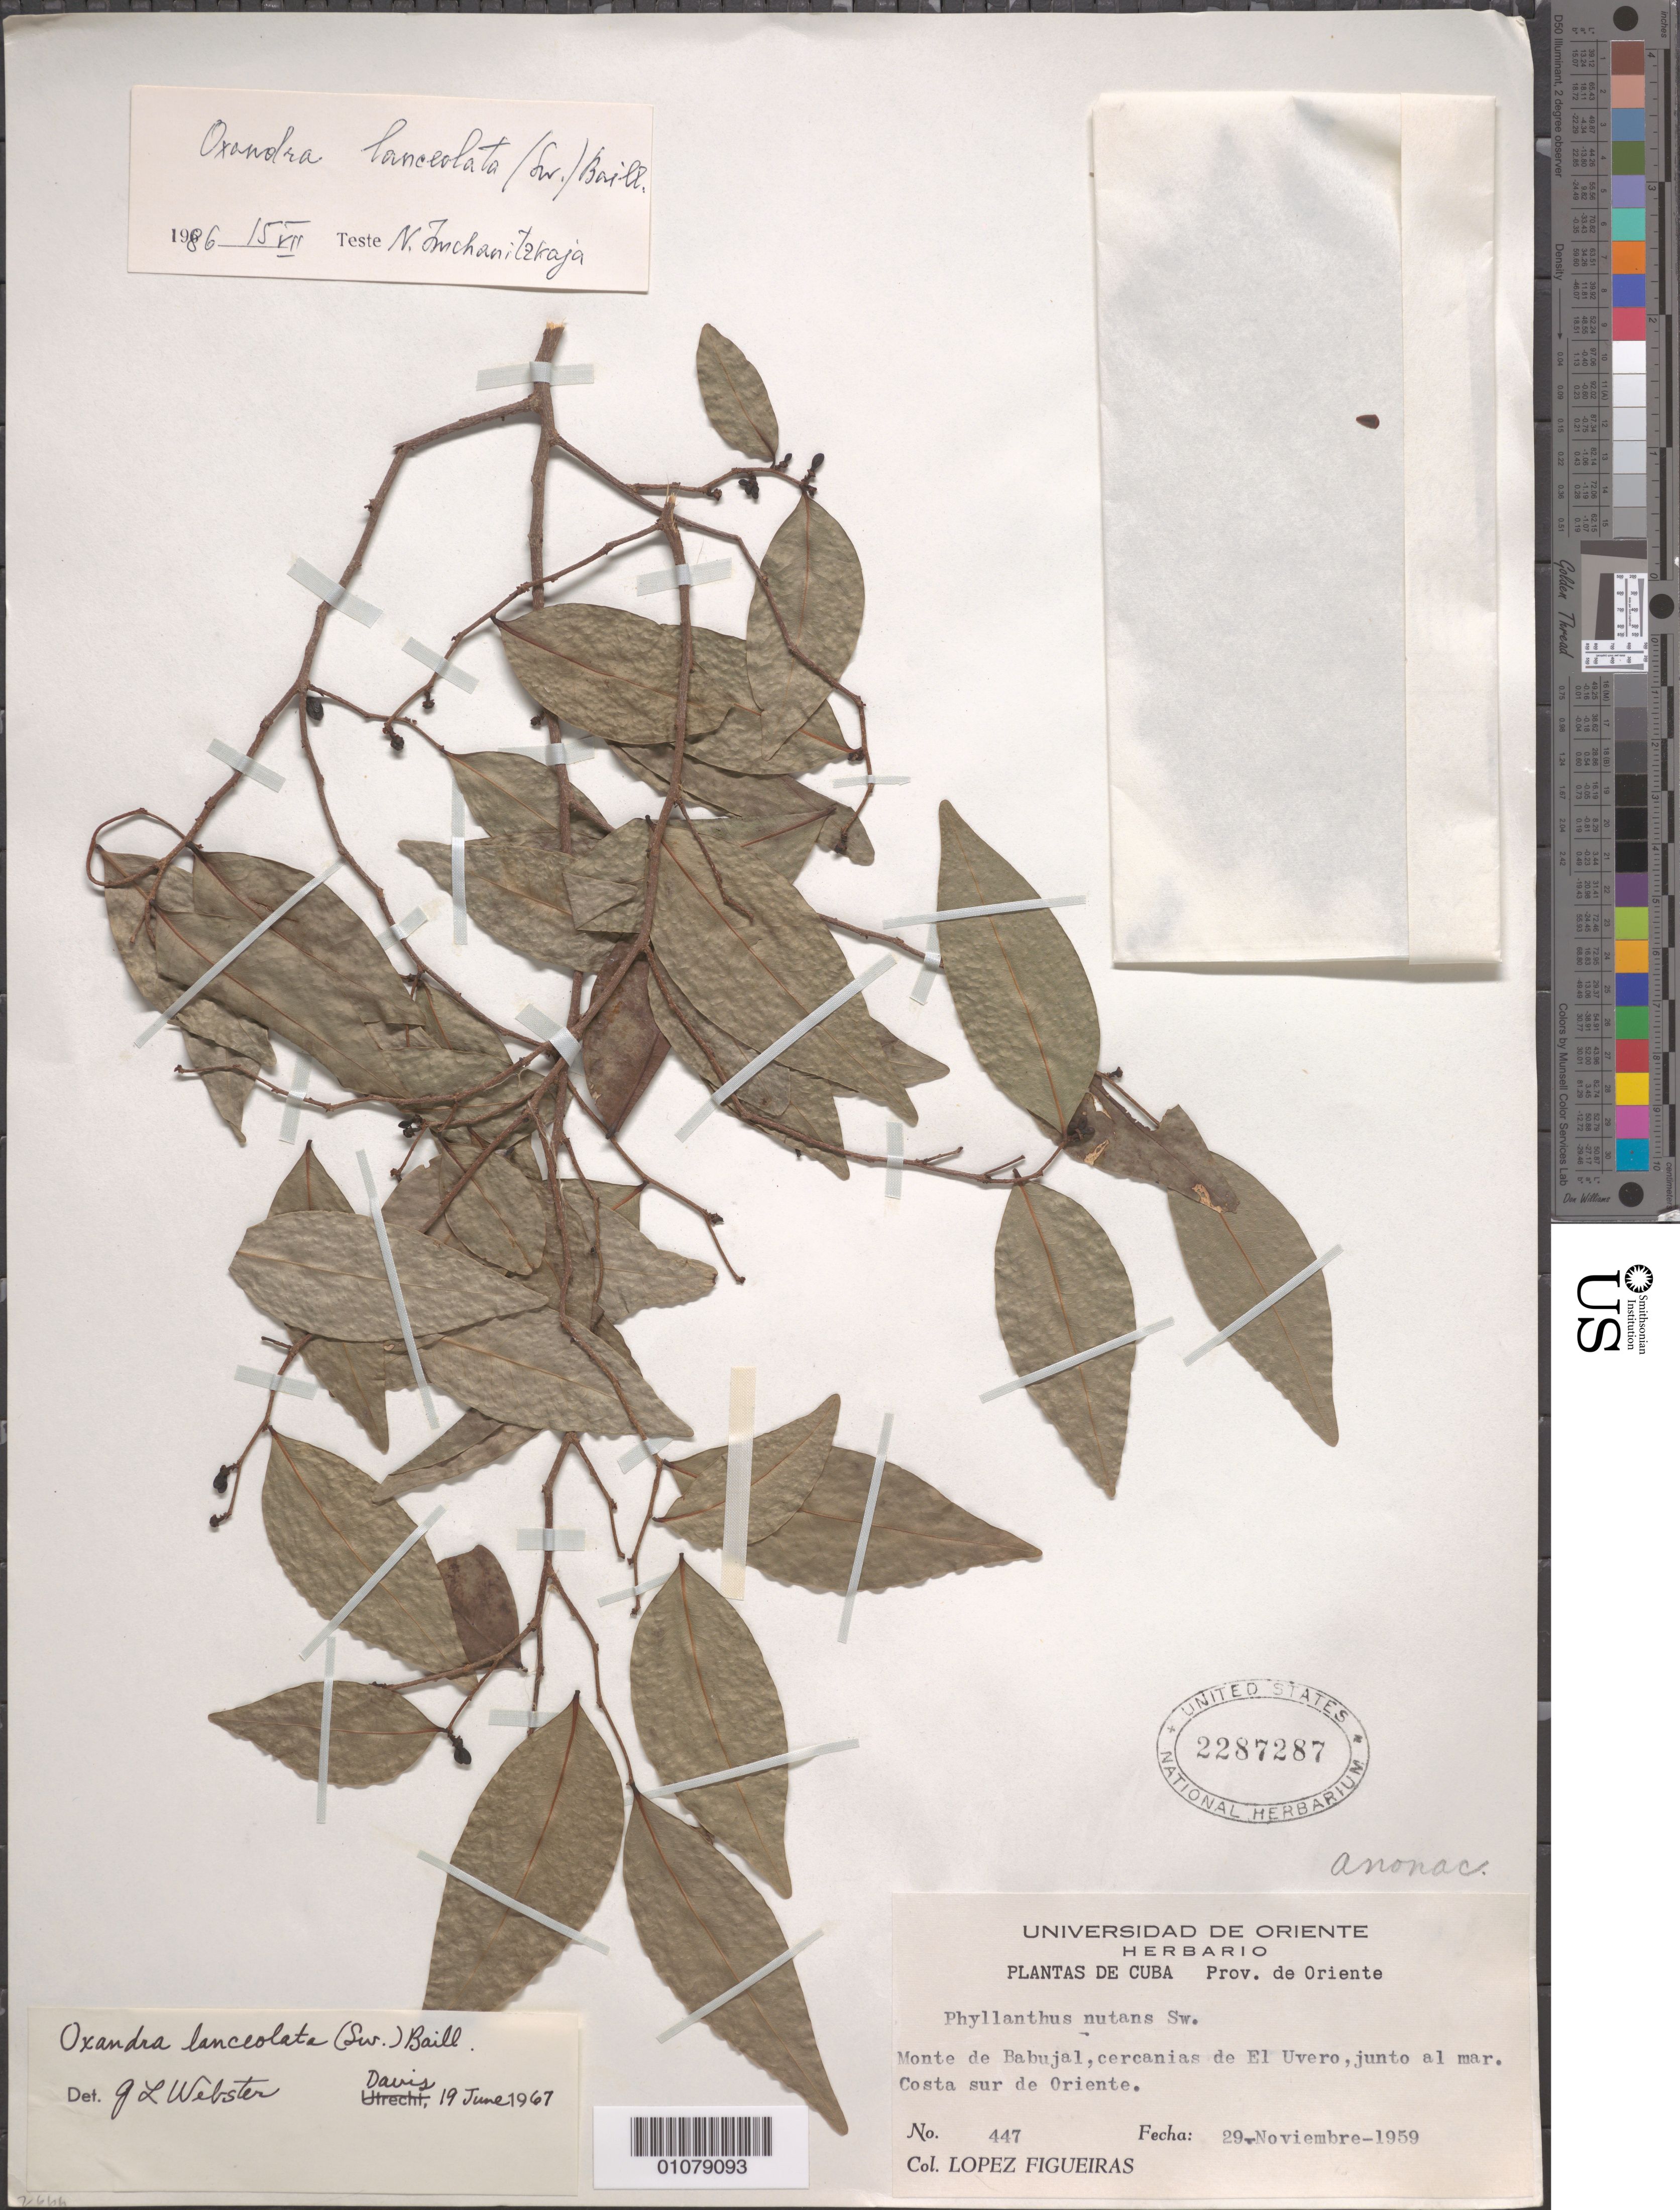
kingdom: Plantae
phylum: Tracheophyta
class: Magnoliopsida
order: Magnoliales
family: Annonaceae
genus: Oxandra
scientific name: Oxandra lanceolata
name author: (Sw.) Baill.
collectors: M. López Figueiras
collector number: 447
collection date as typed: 29 Nov 1959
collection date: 1959-11-29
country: Cuba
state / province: Guantánamo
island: Cuba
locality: Prov de Oriente Monte de Babujal, cercanias de El Uvero, junto al mar Costa sur de Oriente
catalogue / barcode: US 2287287